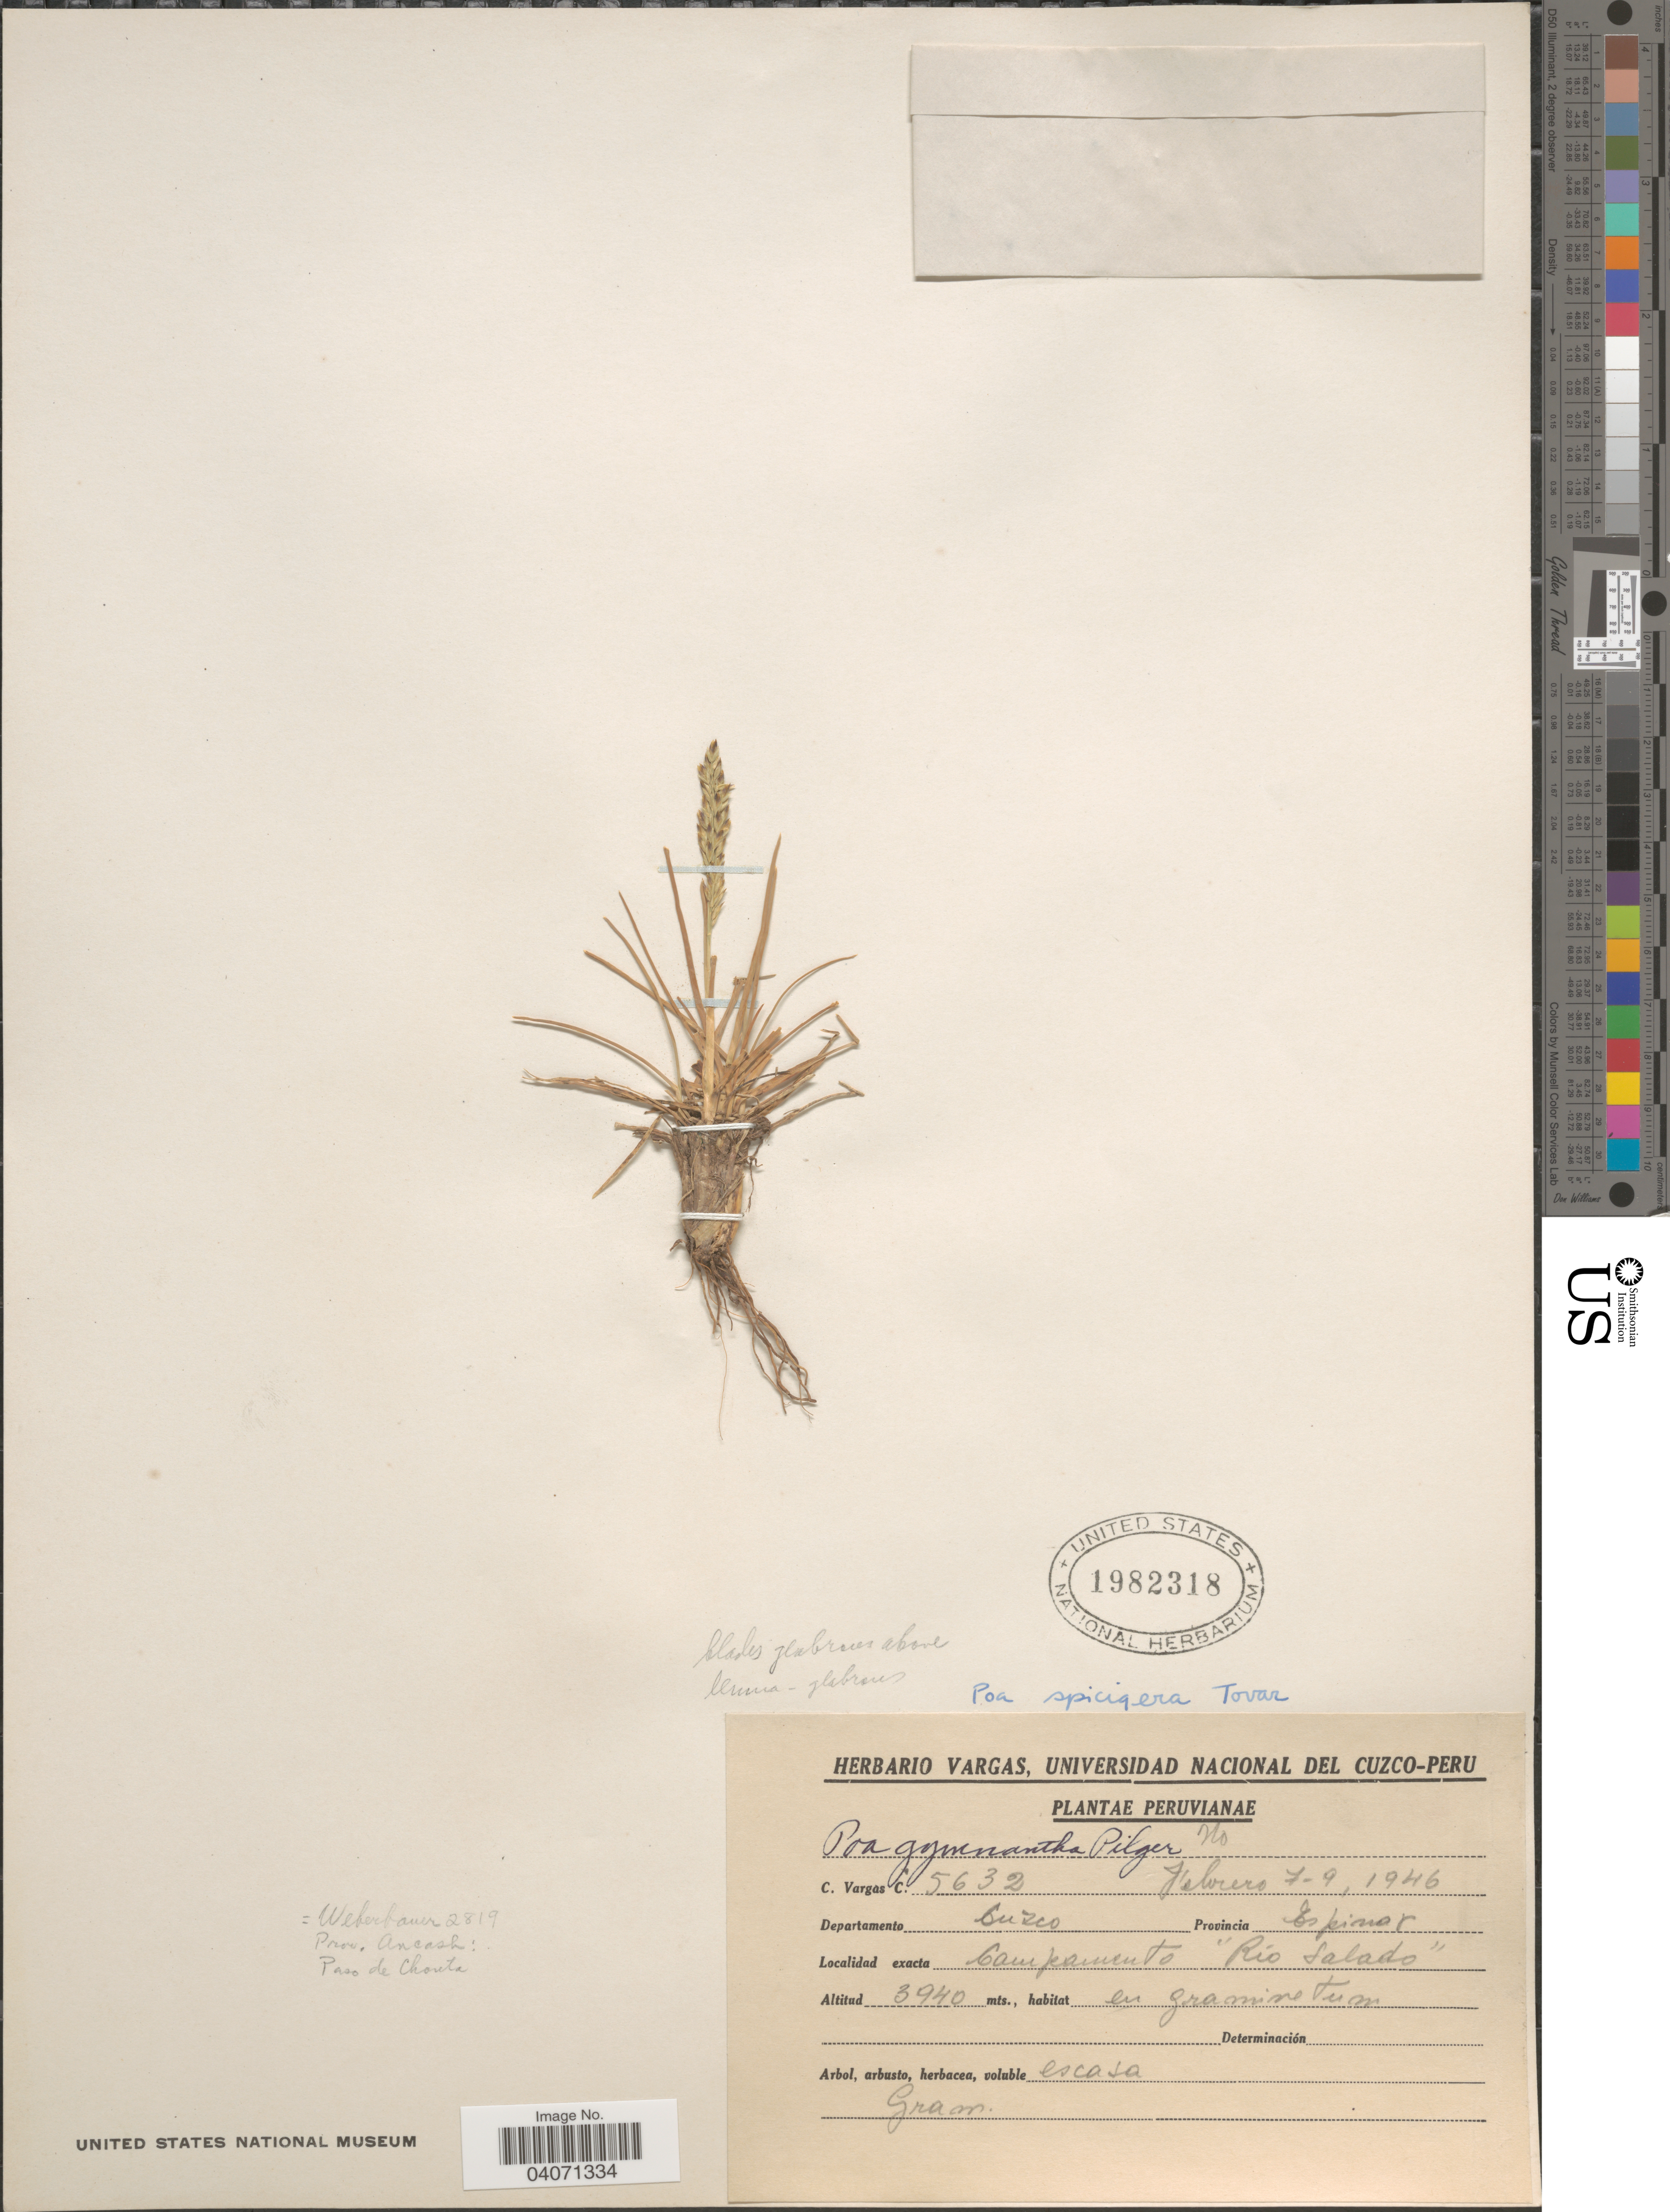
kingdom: Plantae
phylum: Tracheophyta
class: Liliopsida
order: Poales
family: Poaceae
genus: Poa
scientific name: Poa spicigera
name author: Tovar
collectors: C. Vargas Calderón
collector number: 5632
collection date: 1946-02-07/1946-02-09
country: Peru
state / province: Cusco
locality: Departamento Cuzco. Provincia Espinar. Campamento "Rio Salado".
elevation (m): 3940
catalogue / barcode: US 1982318